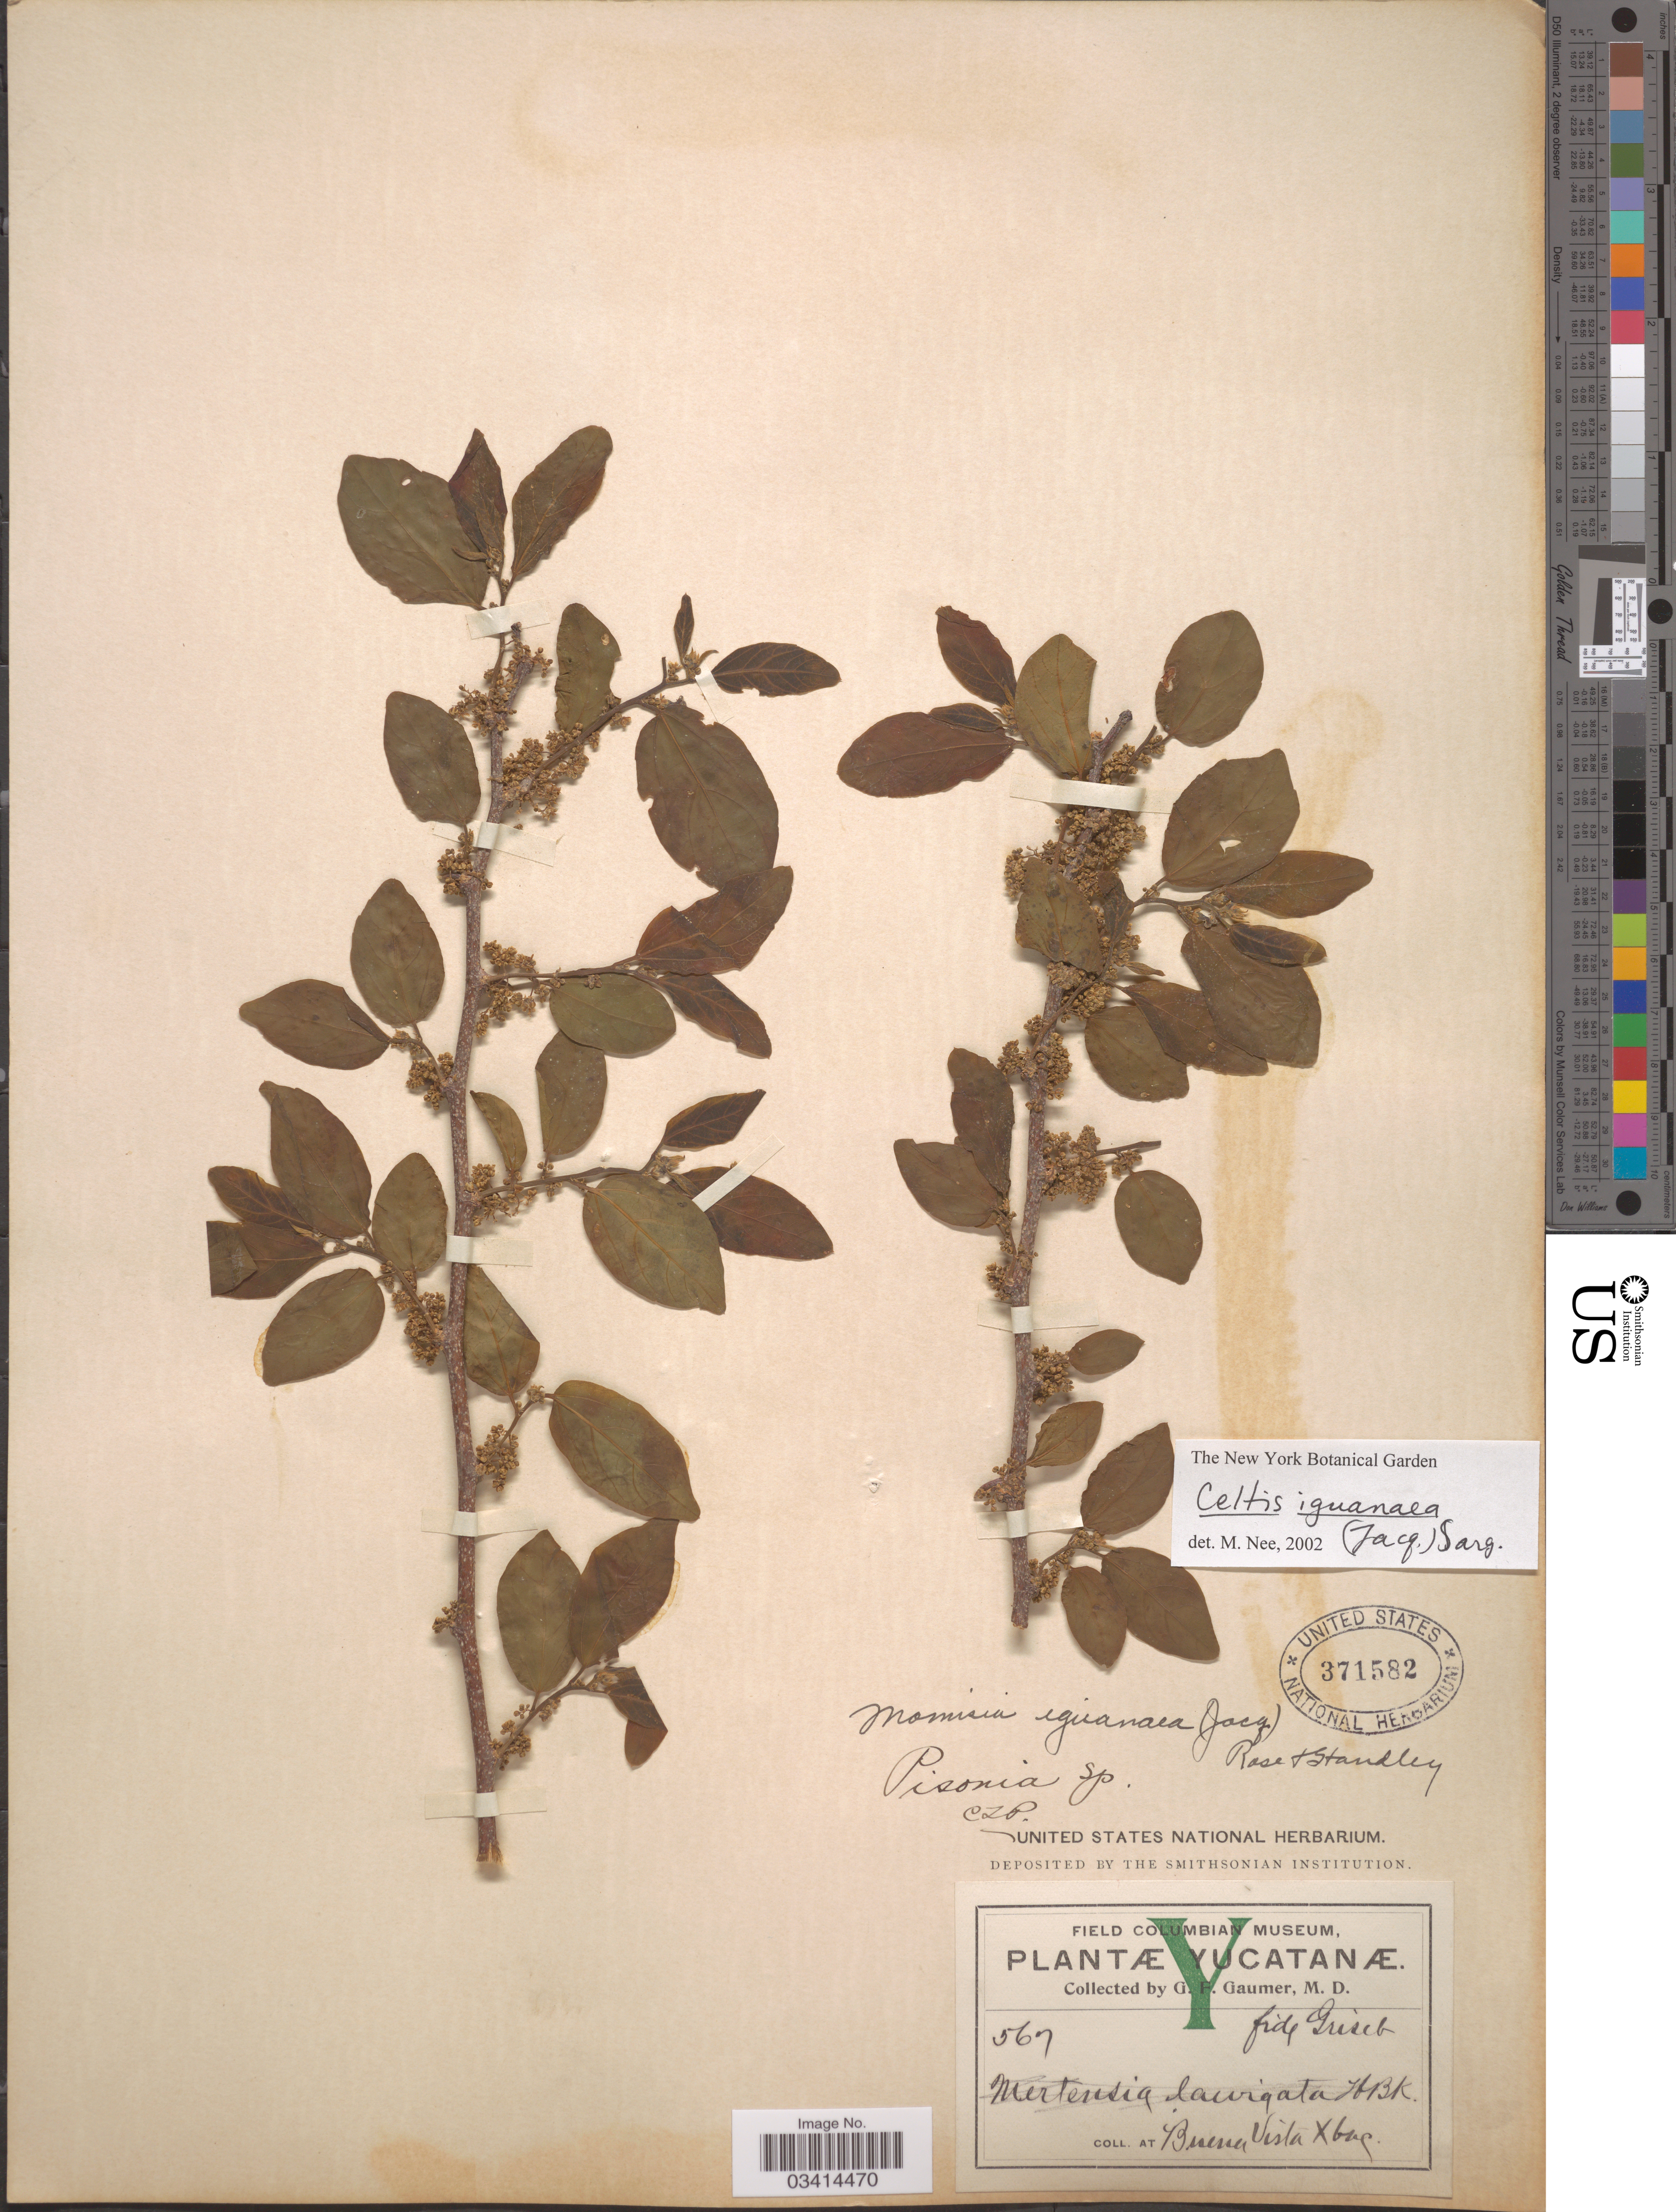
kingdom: Plantae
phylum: Tracheophyta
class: Magnoliopsida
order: Rosales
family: Cannabaceae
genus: Celtis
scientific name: Celtis iguanaea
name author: (Jacq.) Sarg.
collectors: G. F. Gaumer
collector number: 567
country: Mexico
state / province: Yucatán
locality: Buena Vista.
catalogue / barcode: US 371582